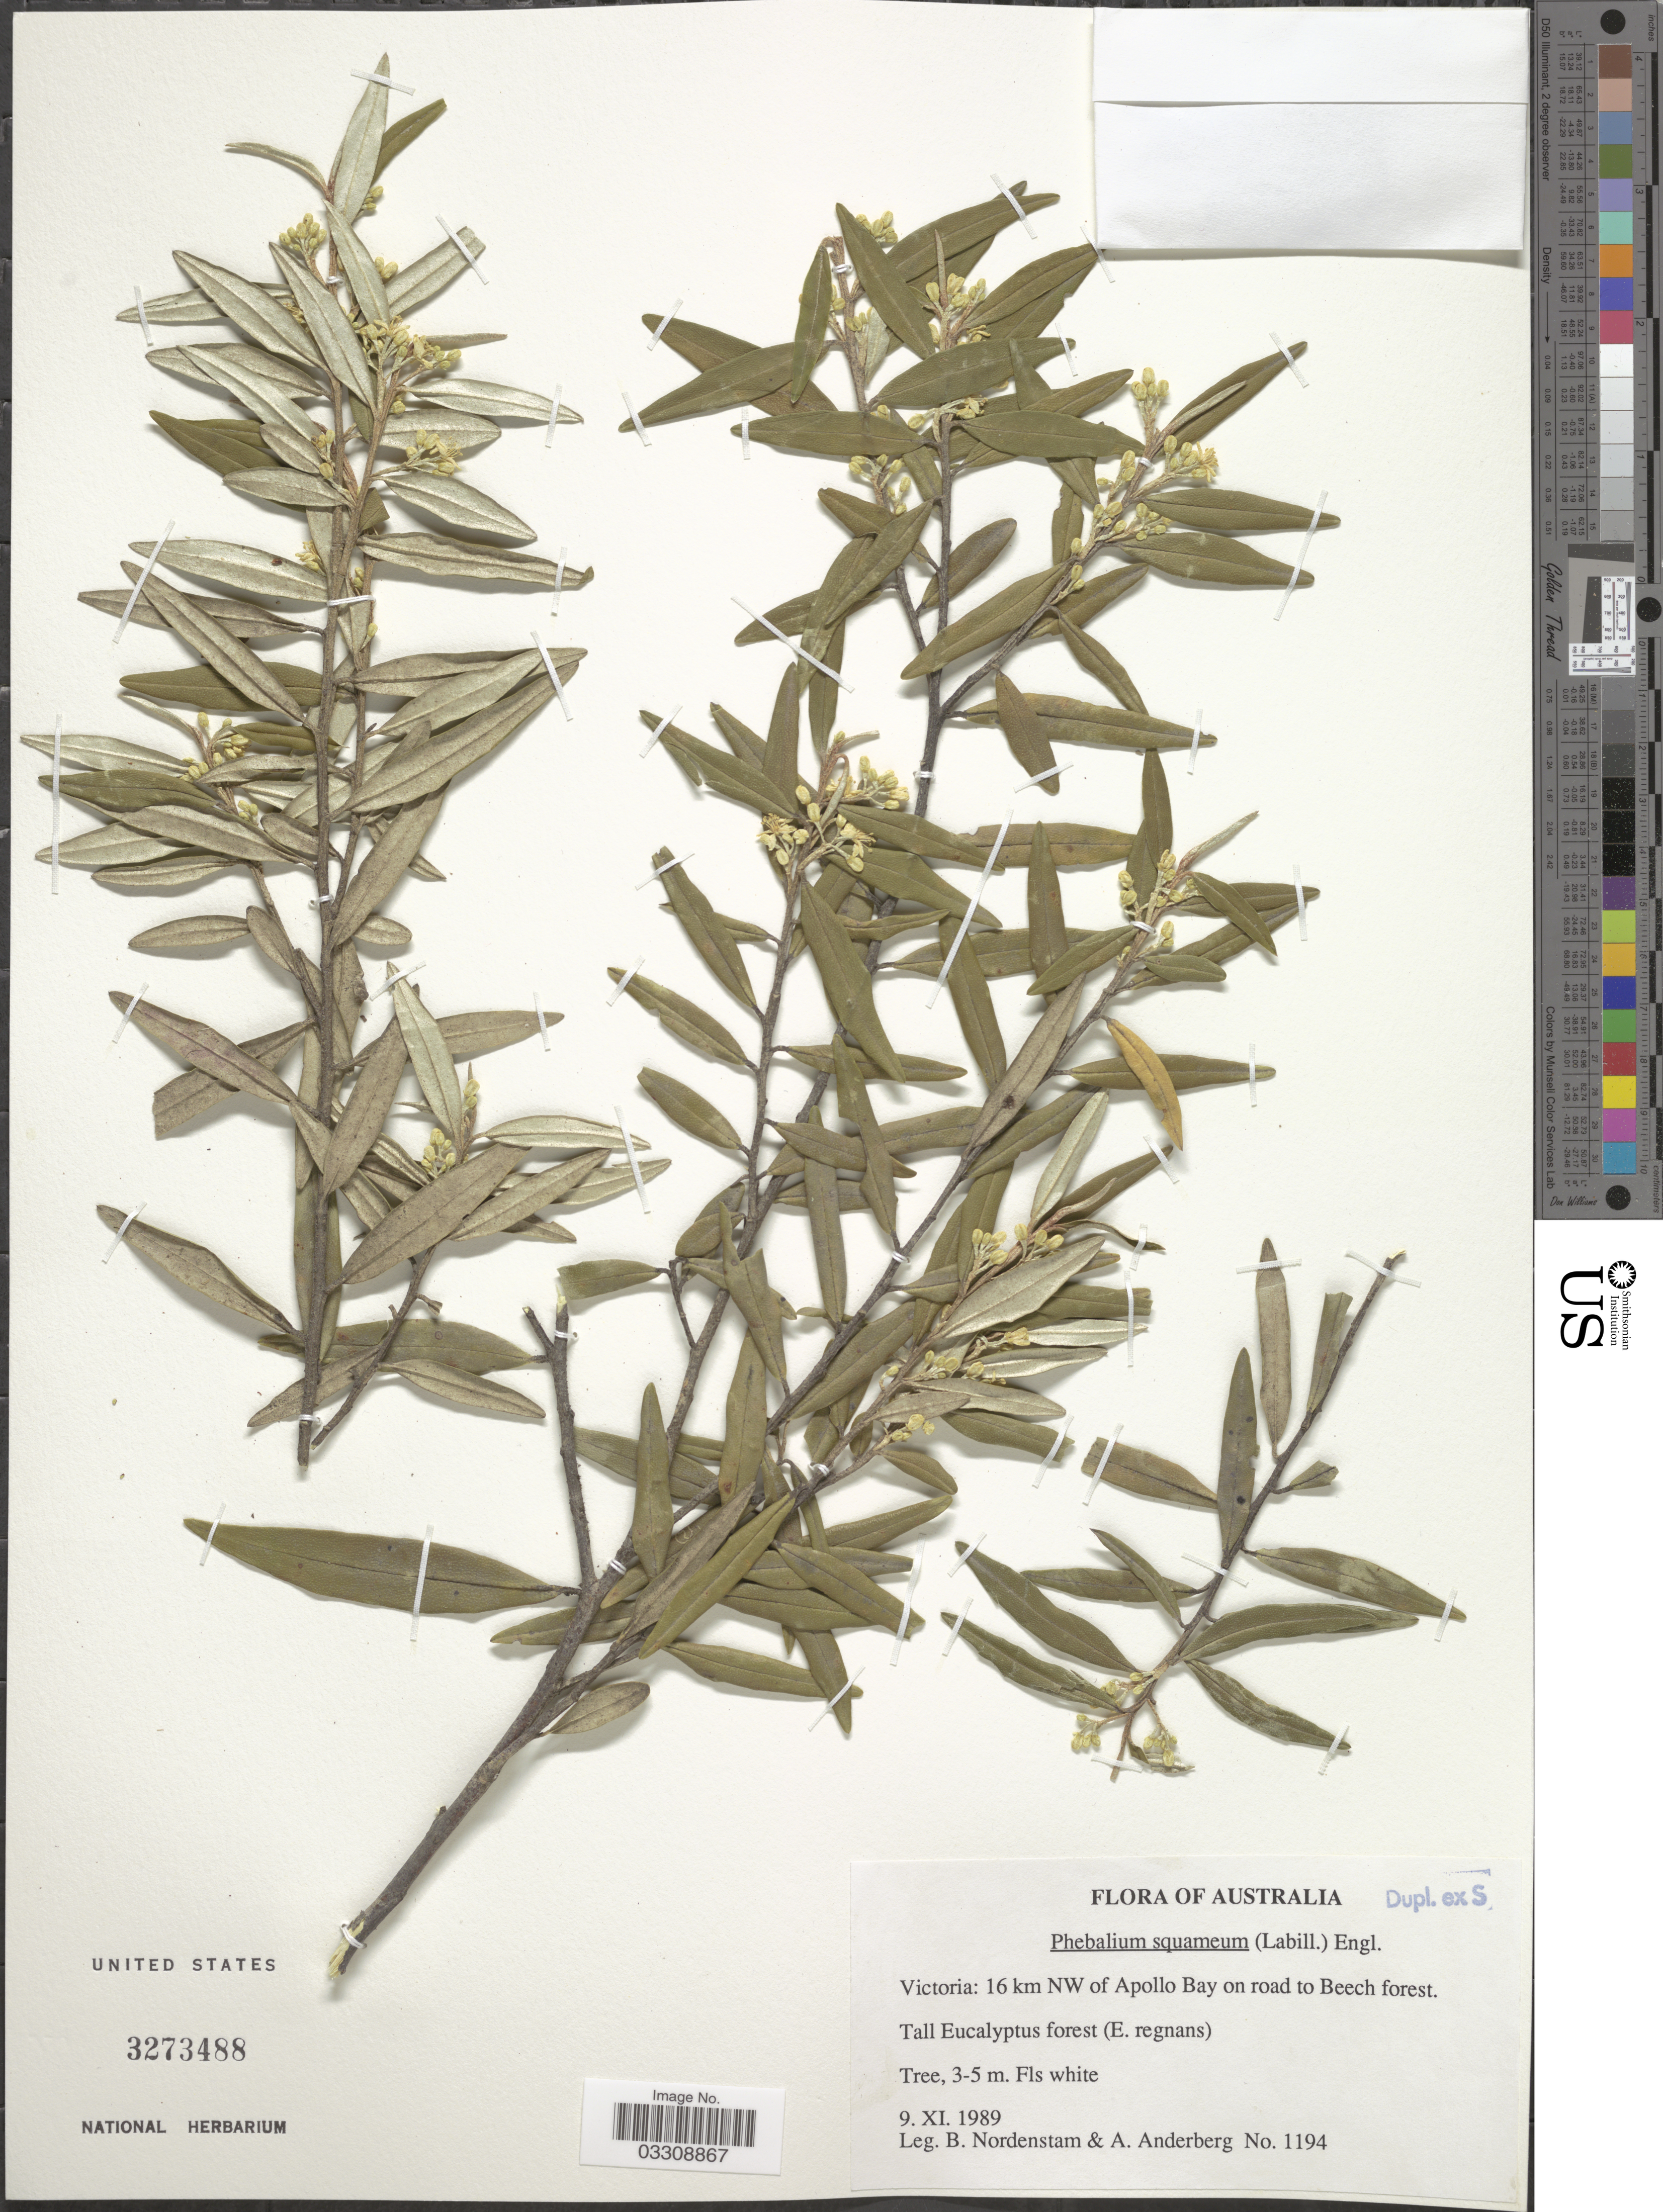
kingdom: Plantae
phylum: Tracheophyta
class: Magnoliopsida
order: Sapindales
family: Rutaceae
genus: Phebalium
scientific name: Phebalium squamulosum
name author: Vent.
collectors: B. Nordenstam & A. A. Anderberg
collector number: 1194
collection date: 1989-11-09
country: Australia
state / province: Victoria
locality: Victoria: 16 km NW of Apollo Bay on road to Beech forest.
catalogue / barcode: US 3273488